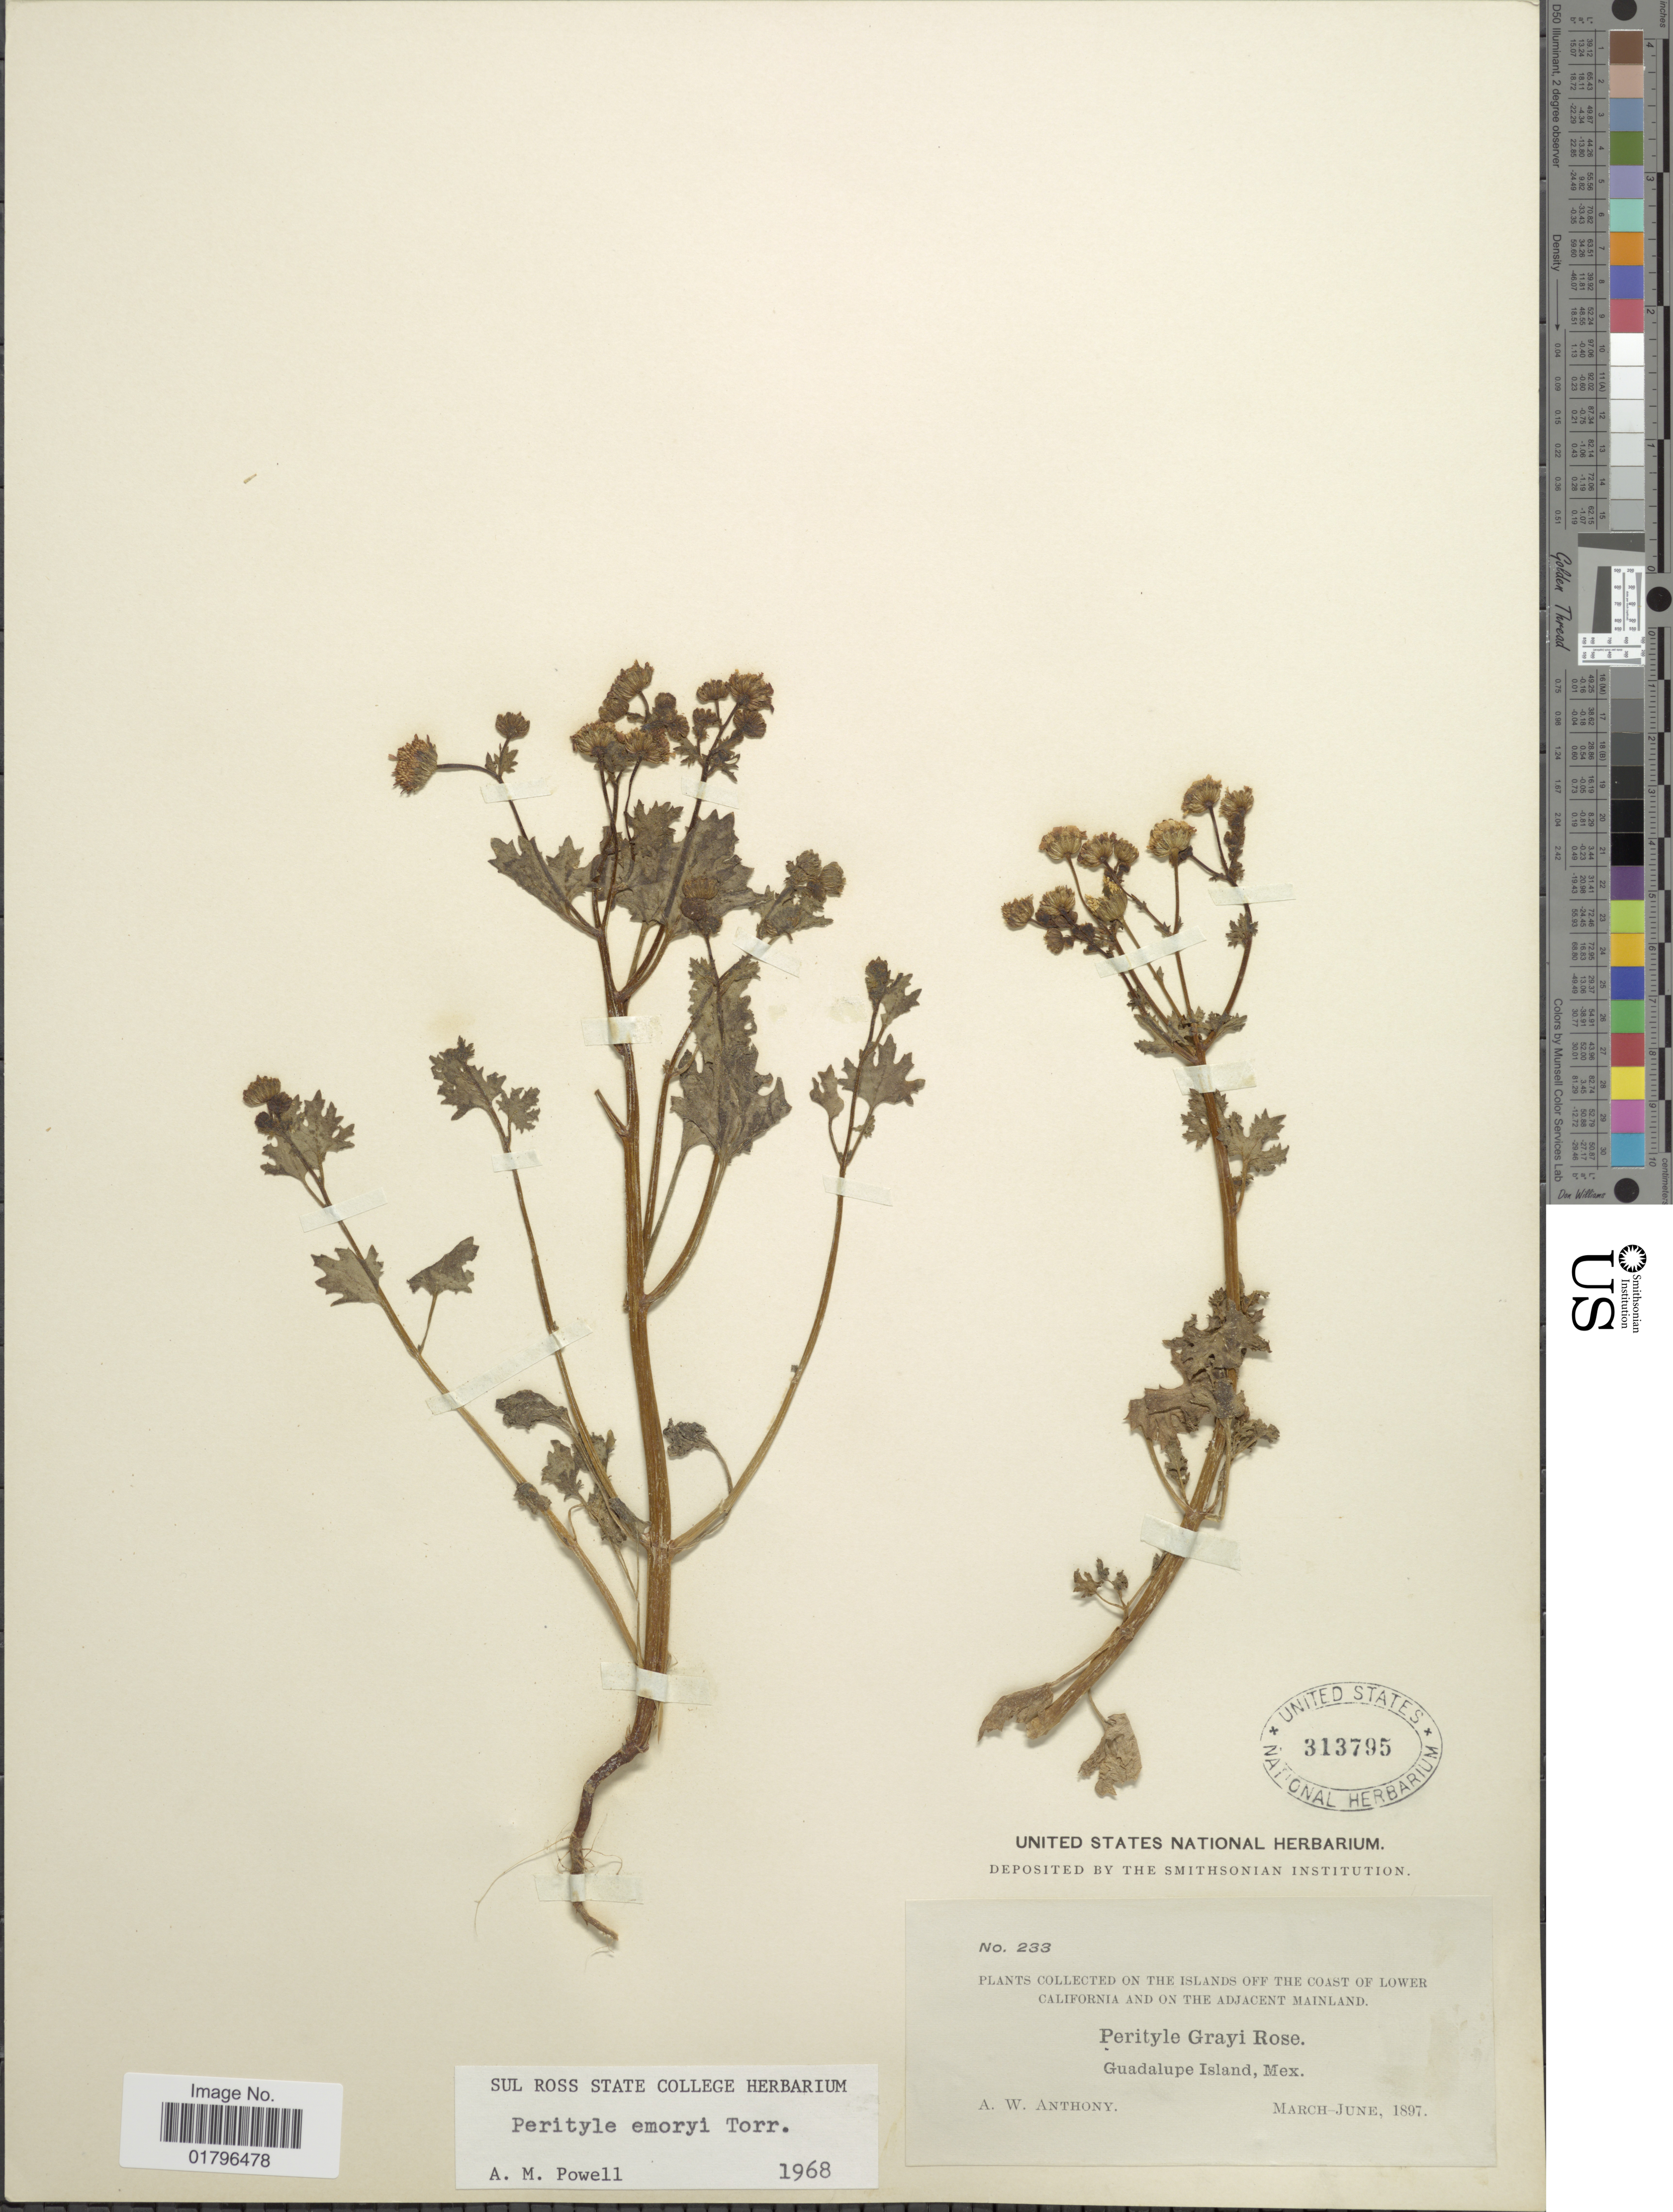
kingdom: Plantae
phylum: Tracheophyta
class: Magnoliopsida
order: Asterales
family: Asteraceae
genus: Perityle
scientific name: Perityle emoryi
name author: Torr.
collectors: A. W. Anthony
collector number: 233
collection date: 1897-03/1897-06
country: Mexico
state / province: Baja California Sur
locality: Islands off the coast of Lower California and on the adjacent mainland. Guadalupe Island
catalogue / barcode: US 313795